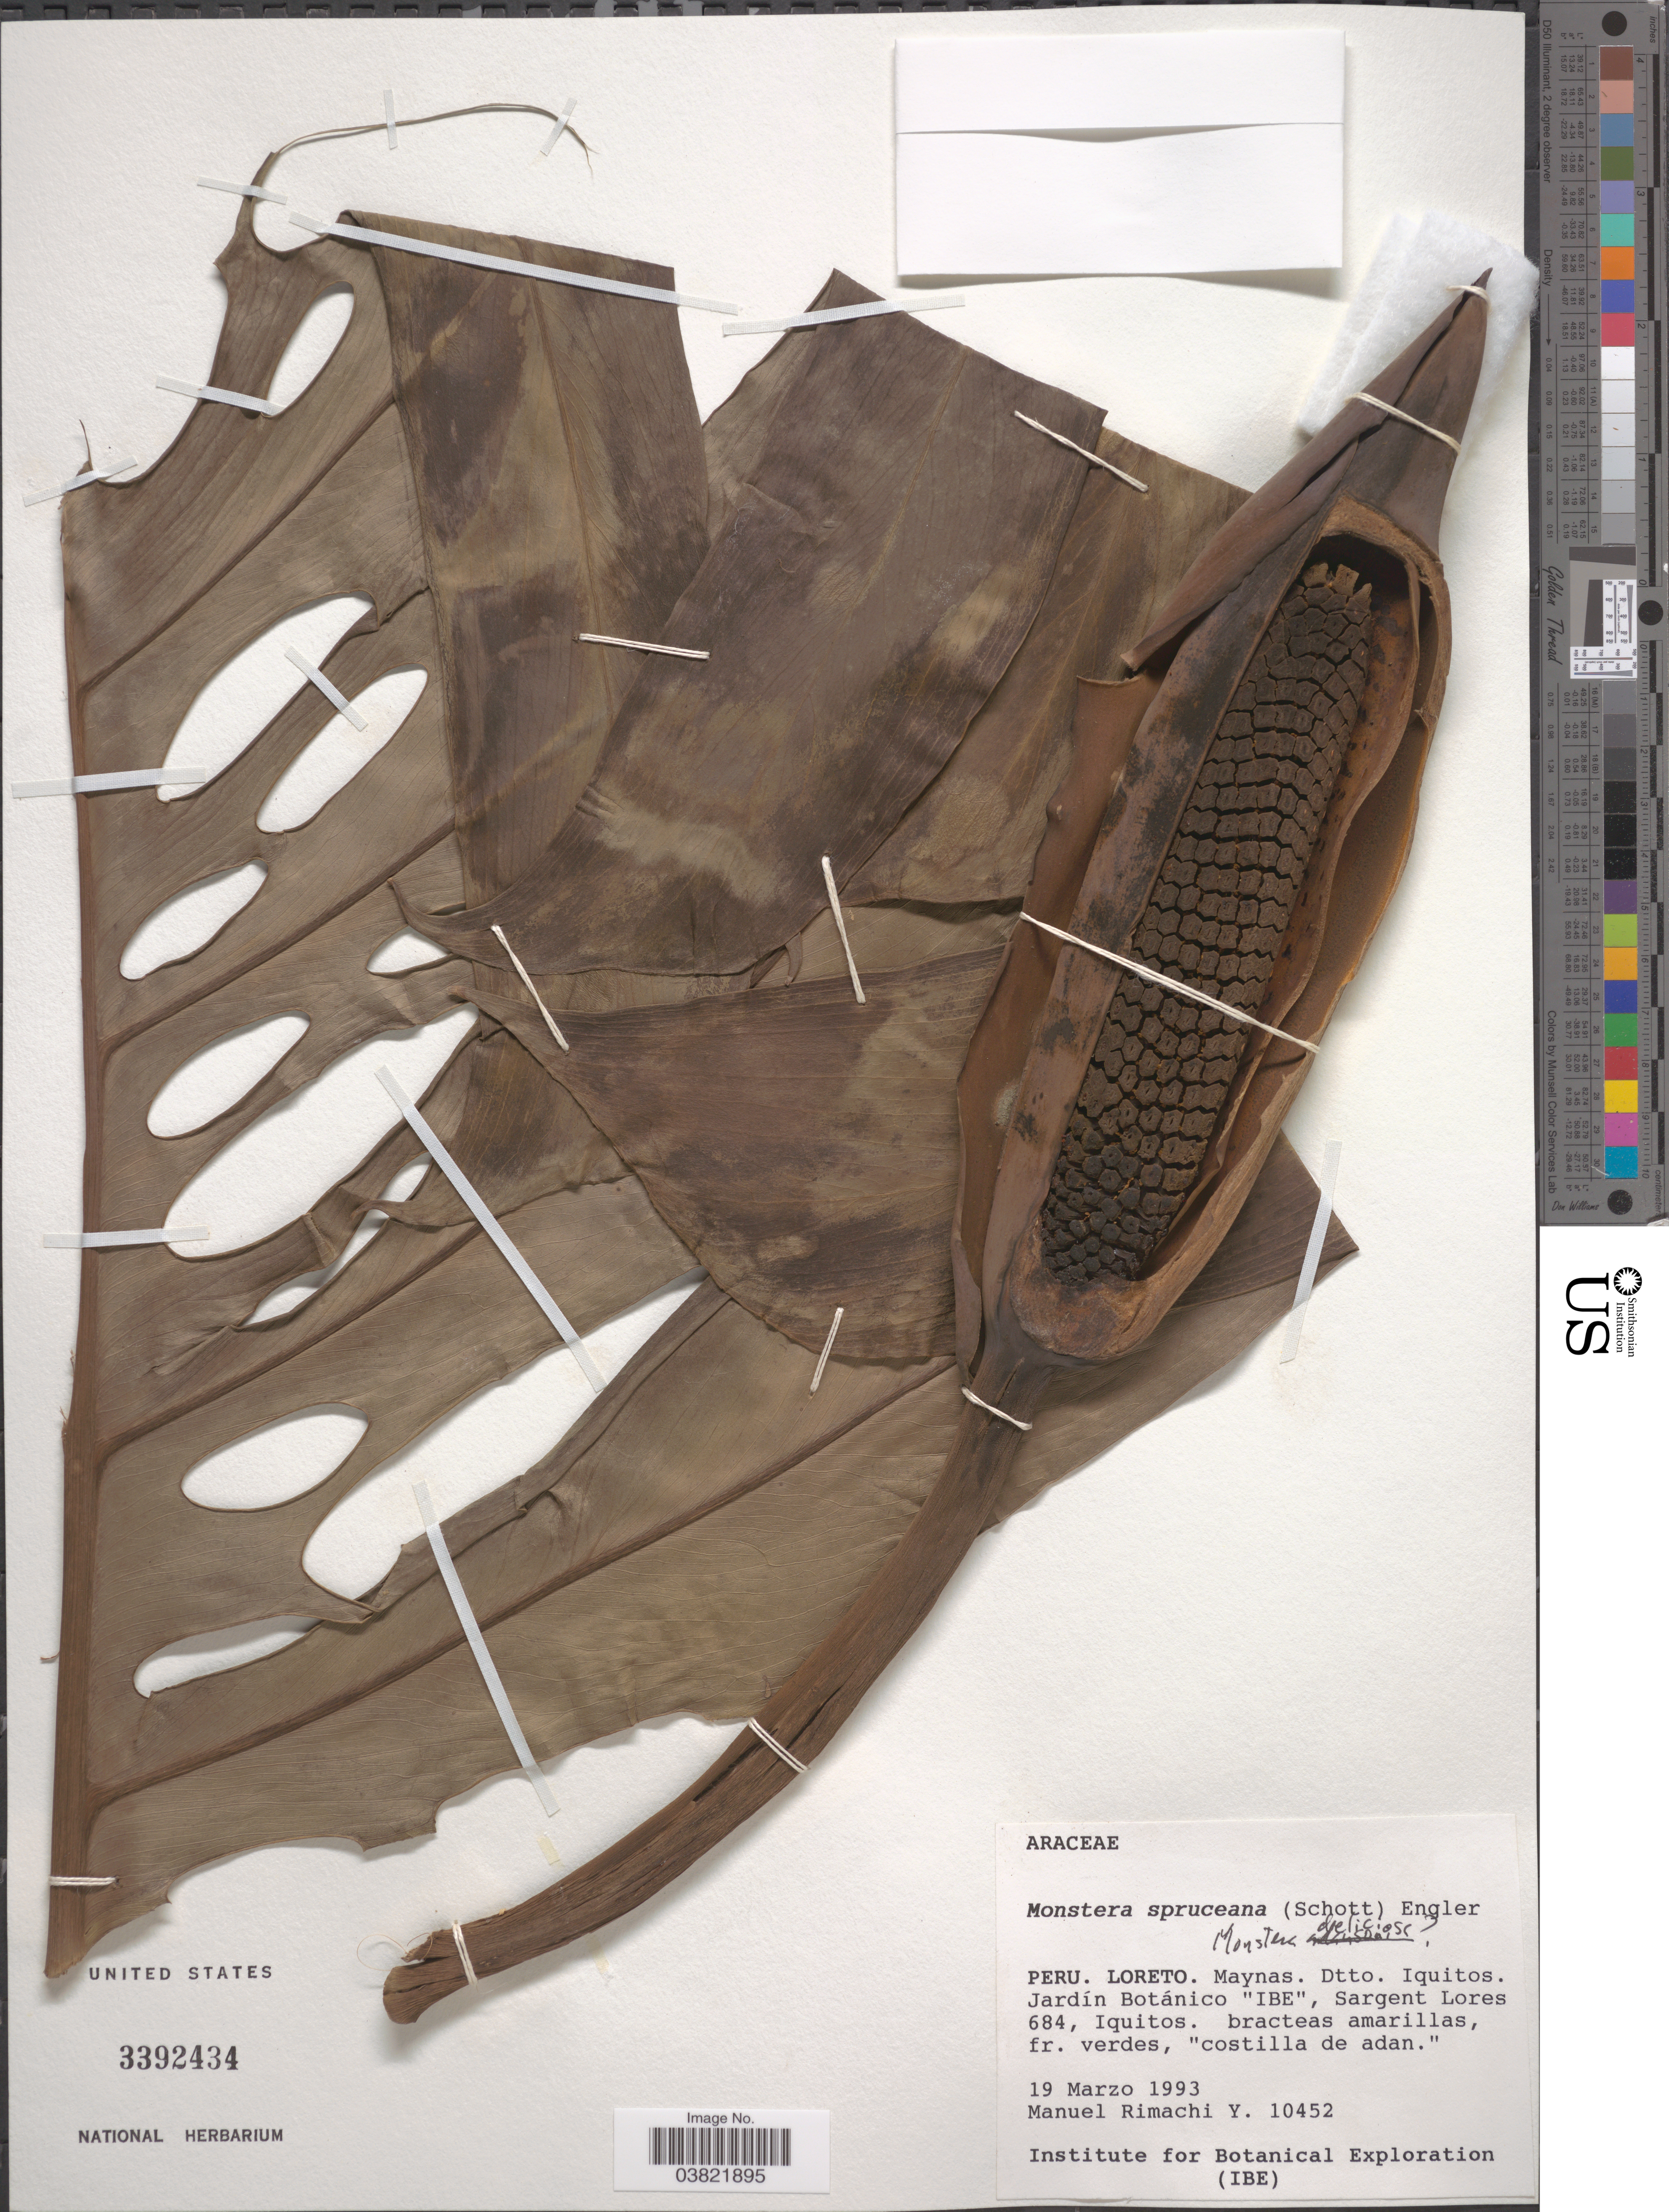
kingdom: Plantae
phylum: Tracheophyta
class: Liliopsida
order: Alismatales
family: Araceae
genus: Monstera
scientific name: Monstera deliciosa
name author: Liebm.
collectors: M. Rimachi Y.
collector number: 10452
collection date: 1993-03-19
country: Peru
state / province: Loreto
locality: Maynas. Dtto. Iquitos. Jardín Botánico "IBE", Sargent Lores 684, Iquitos.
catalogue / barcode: US 3392434